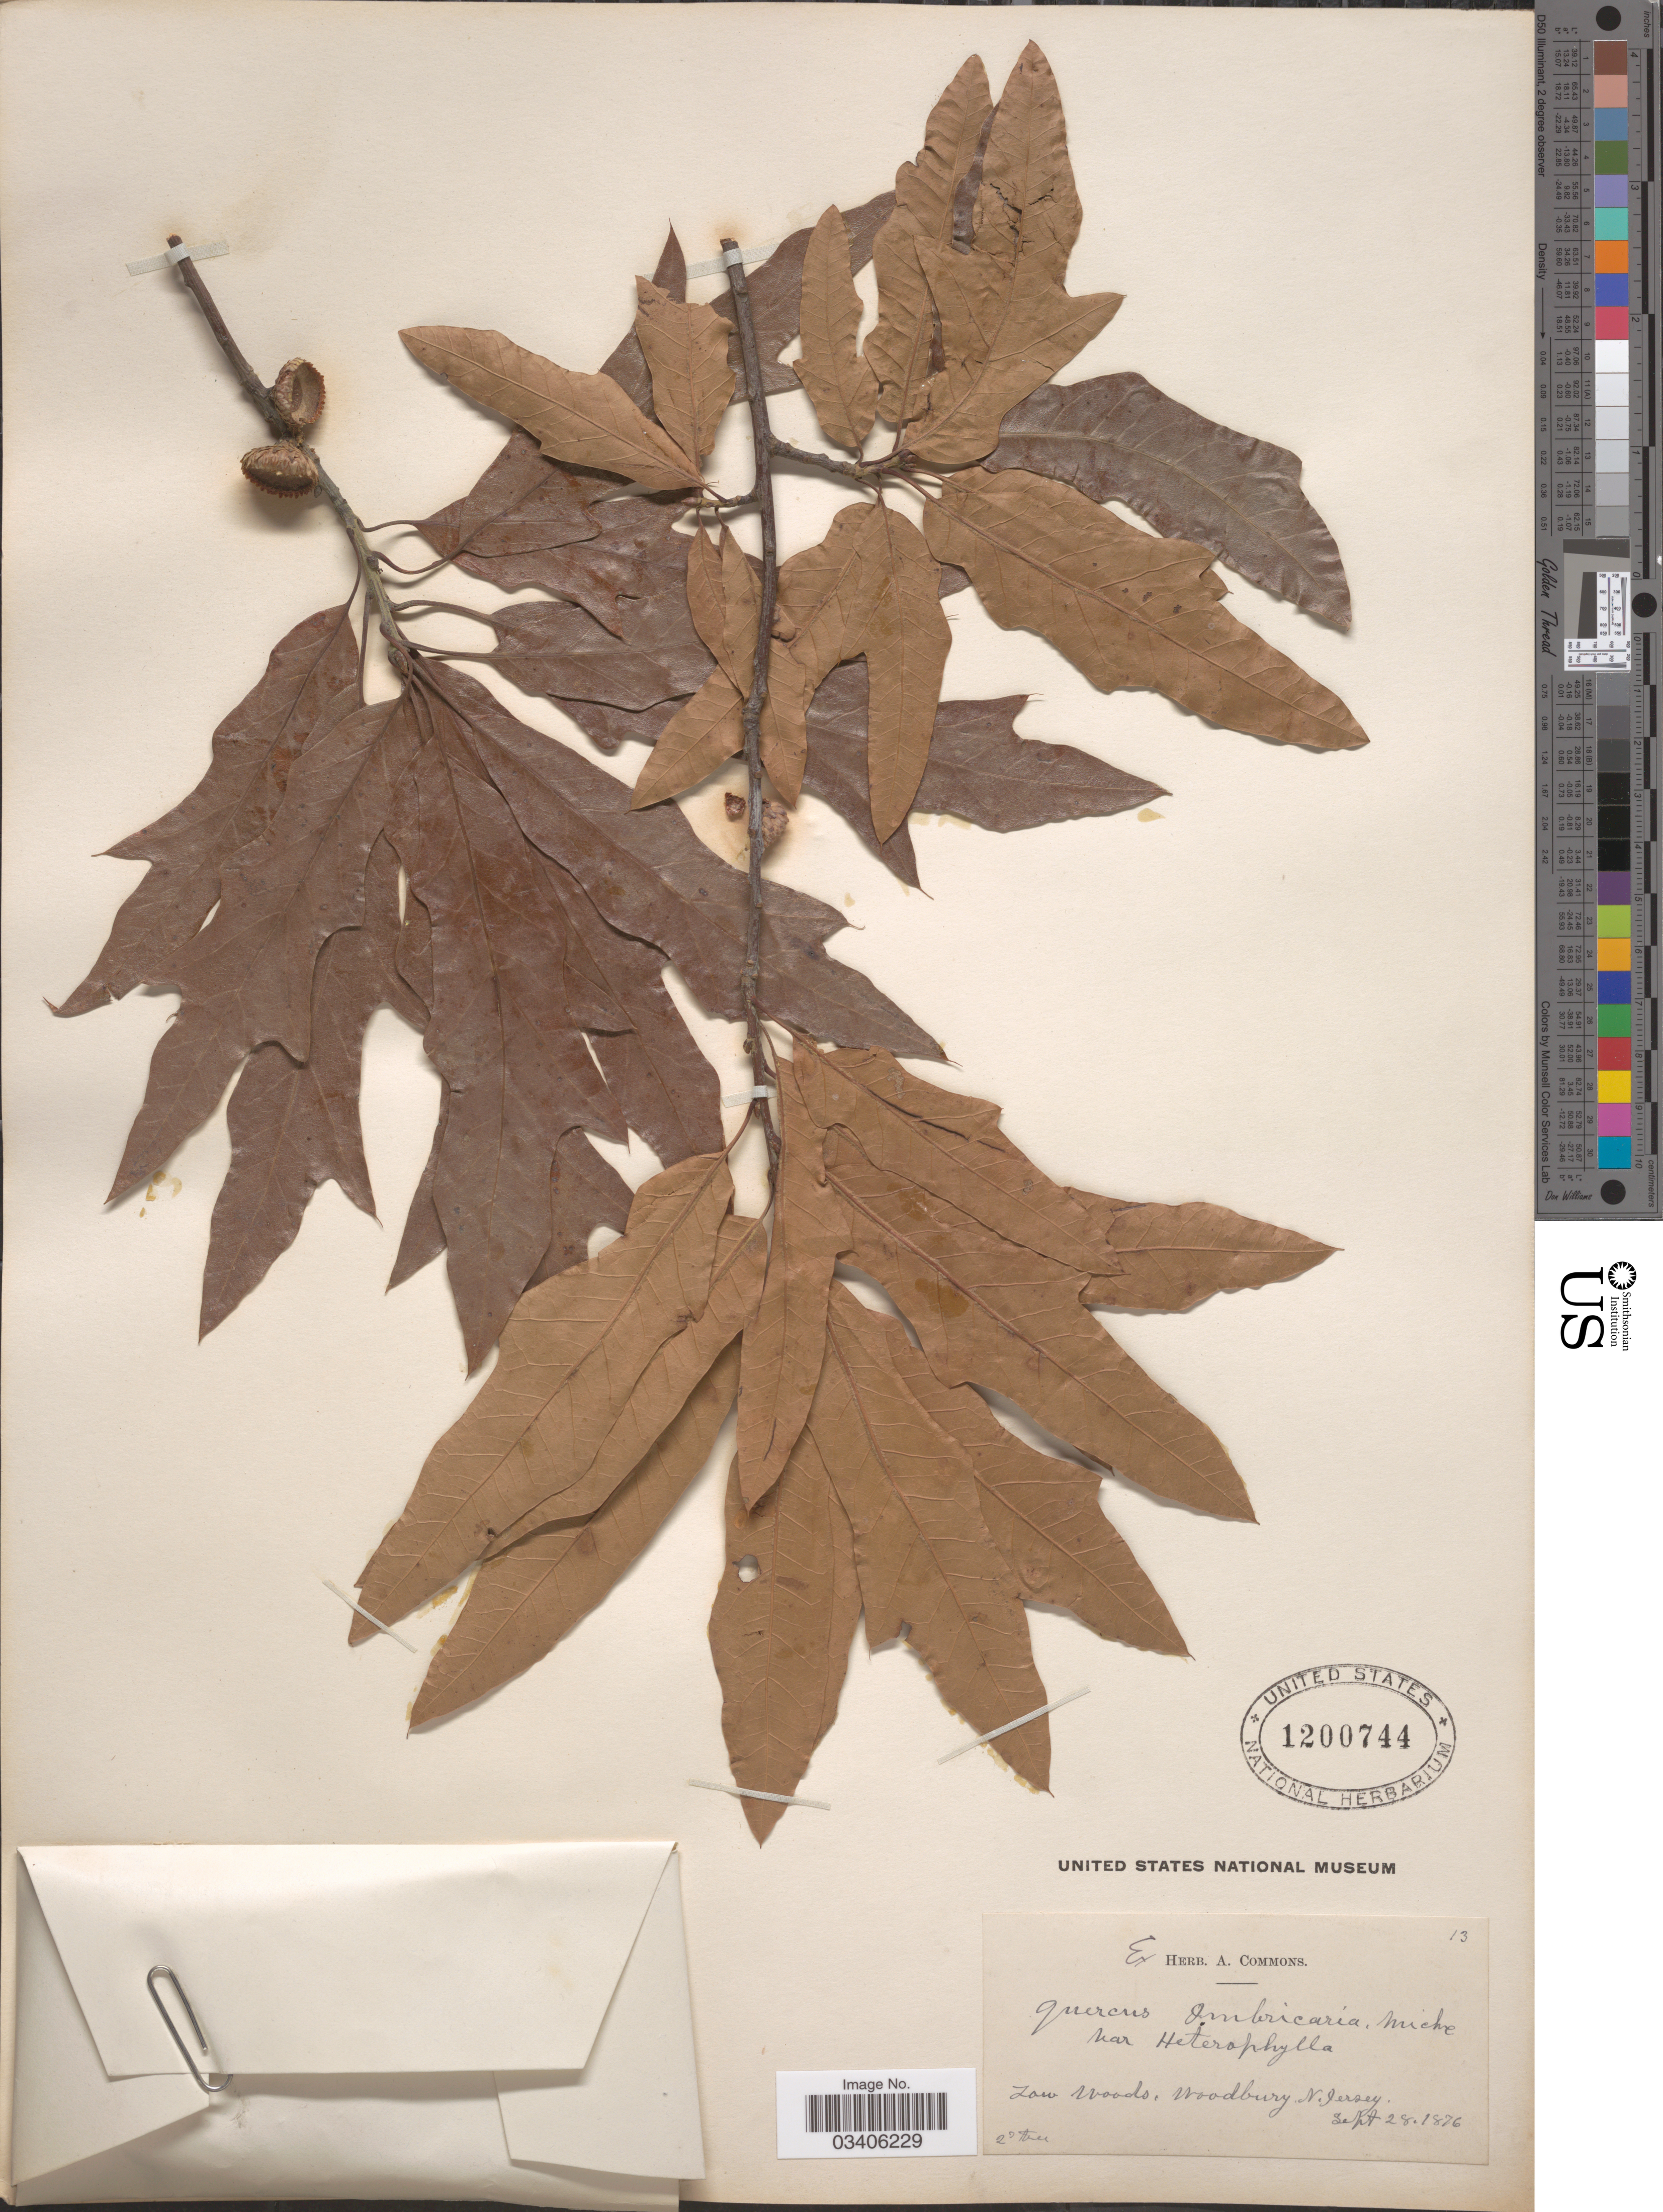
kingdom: Plantae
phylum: Tracheophyta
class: Magnoliopsida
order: Fagales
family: Fagaceae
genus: Quercus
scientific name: Quercus x heterophylla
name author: Michx.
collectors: ex herb. A. Commons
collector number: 13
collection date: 1876-09-28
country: United States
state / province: New Jersey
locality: Low woods, Woodbury.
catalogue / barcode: US 1200744